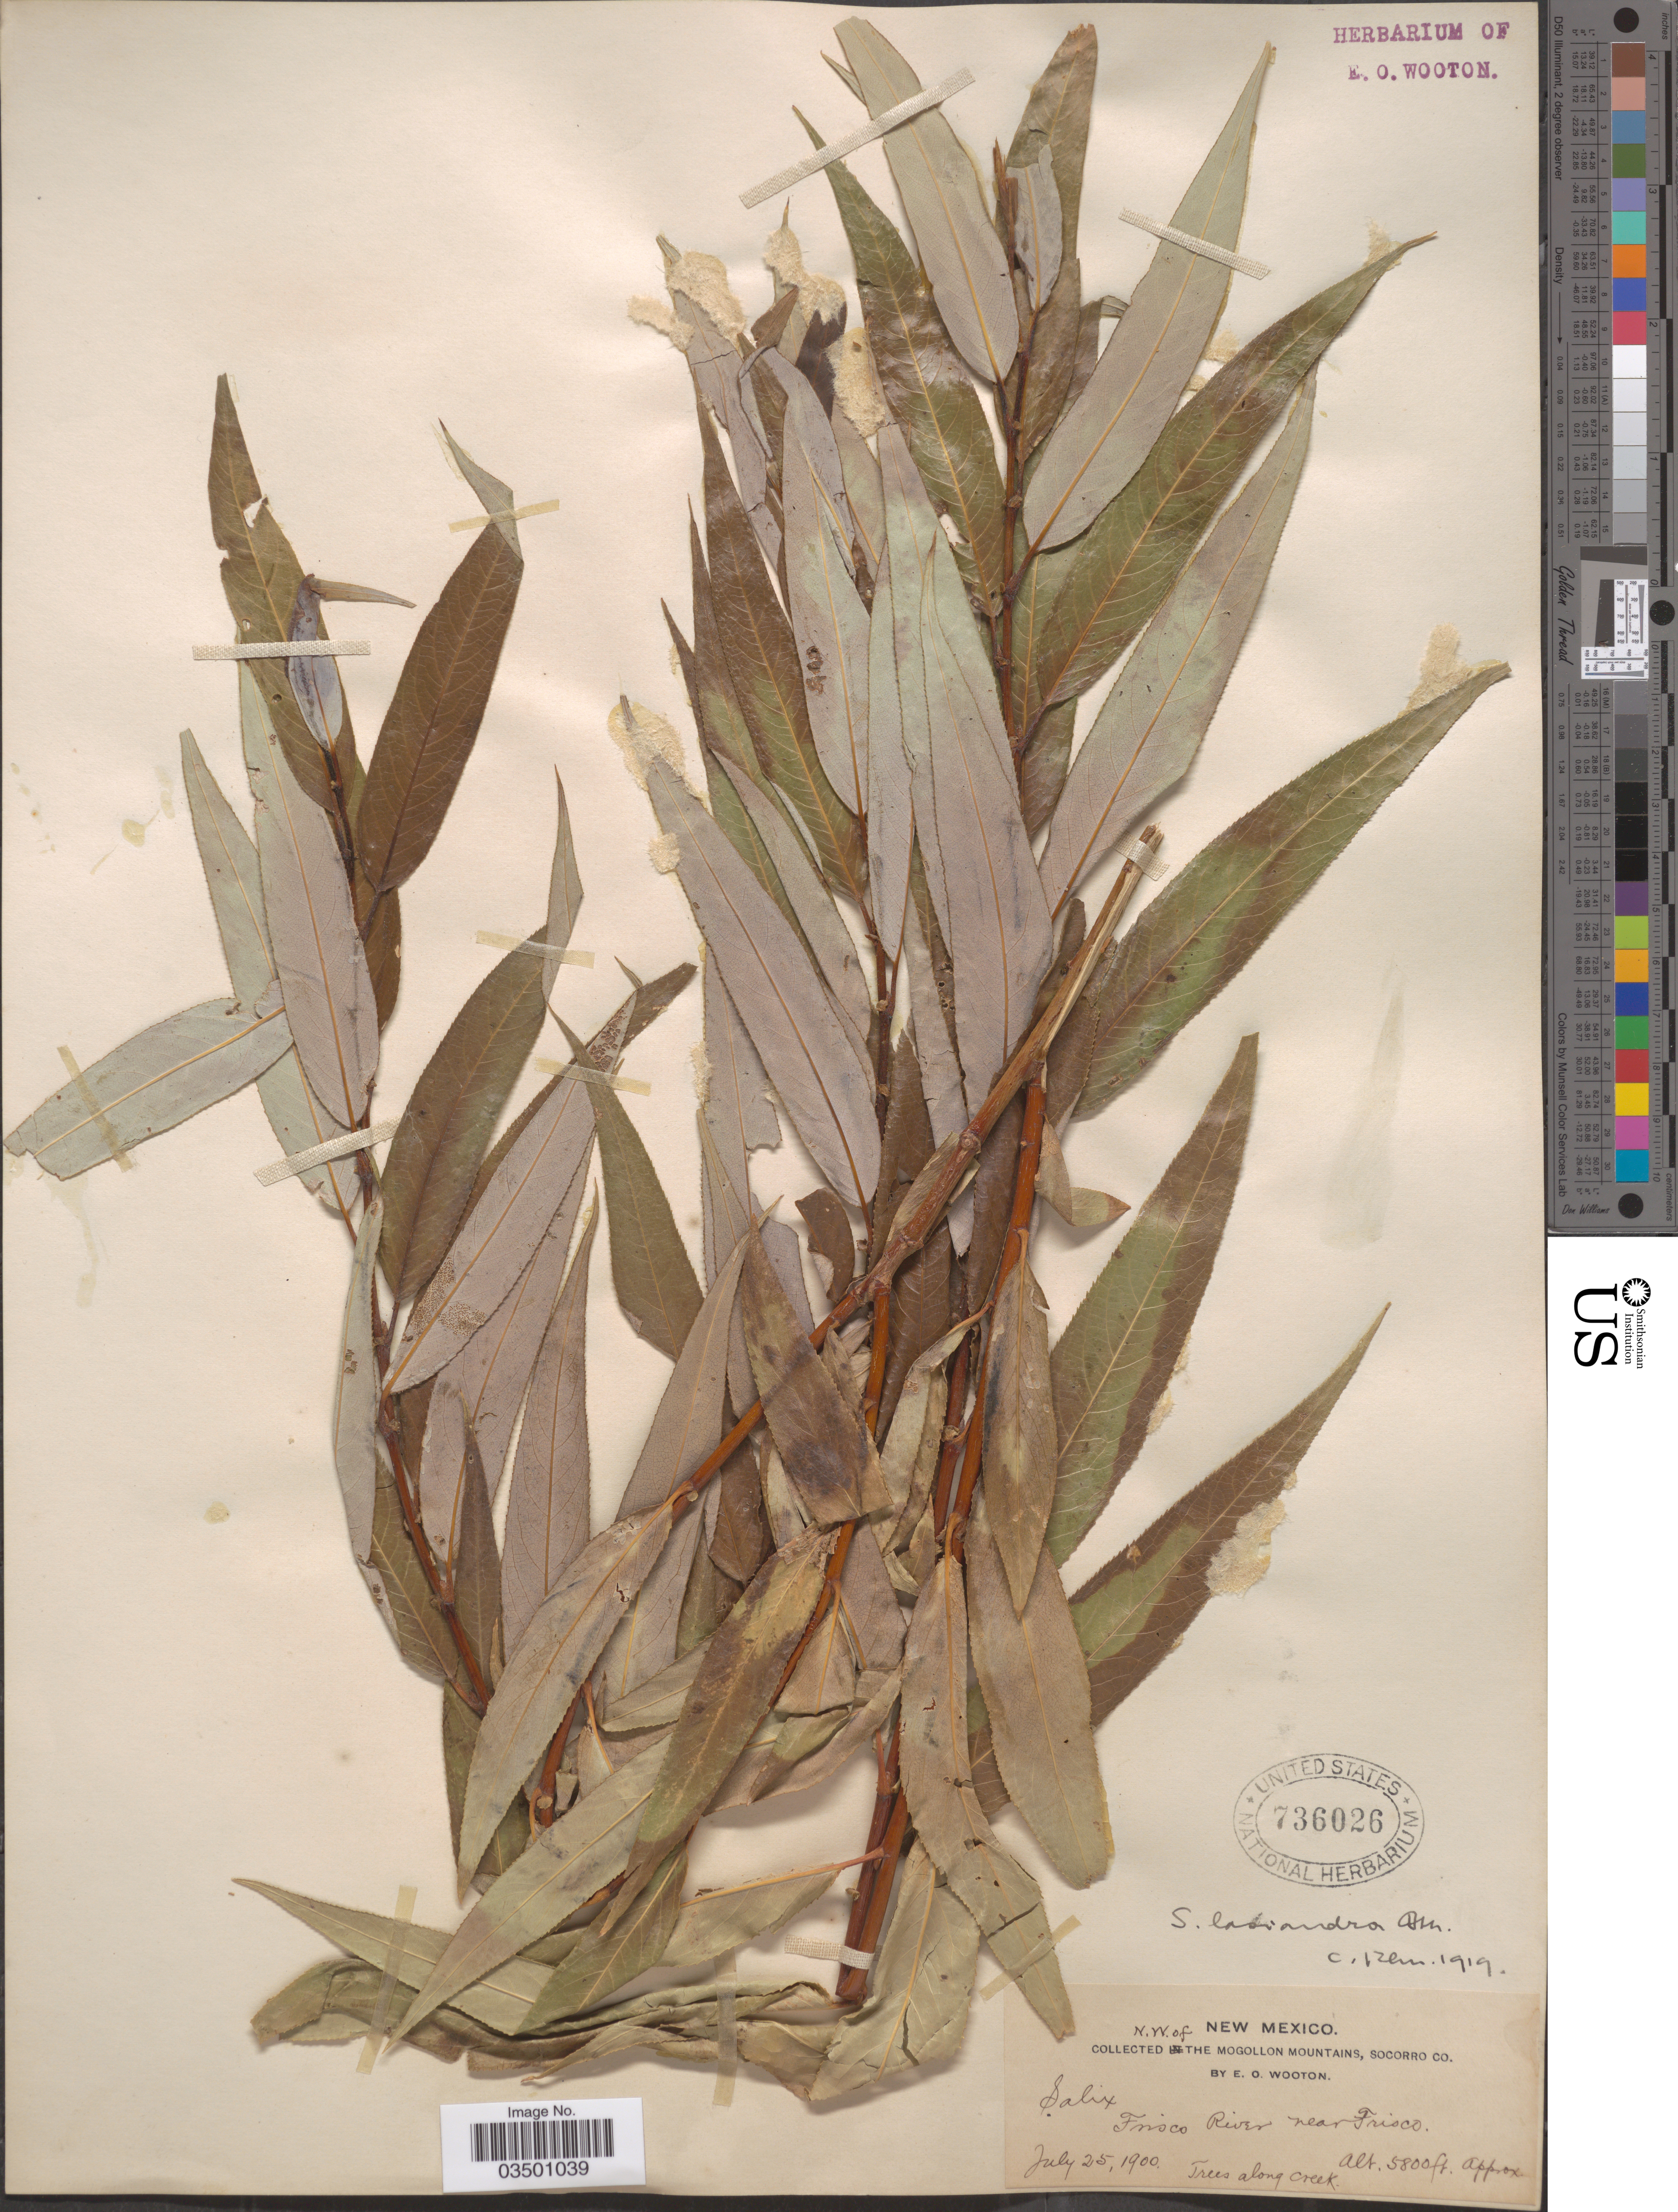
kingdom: Plantae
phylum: Tracheophyta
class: Magnoliopsida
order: Malpighiales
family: Salicaceae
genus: Salix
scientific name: Salix lasiandra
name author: Benth.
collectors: E. O. Wooton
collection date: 1900-07-25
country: United States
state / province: New Mexico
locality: N. W. of the Mogollon Mountains, Socorro Co. Frisco River near Frisco.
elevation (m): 1768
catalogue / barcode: US 736026